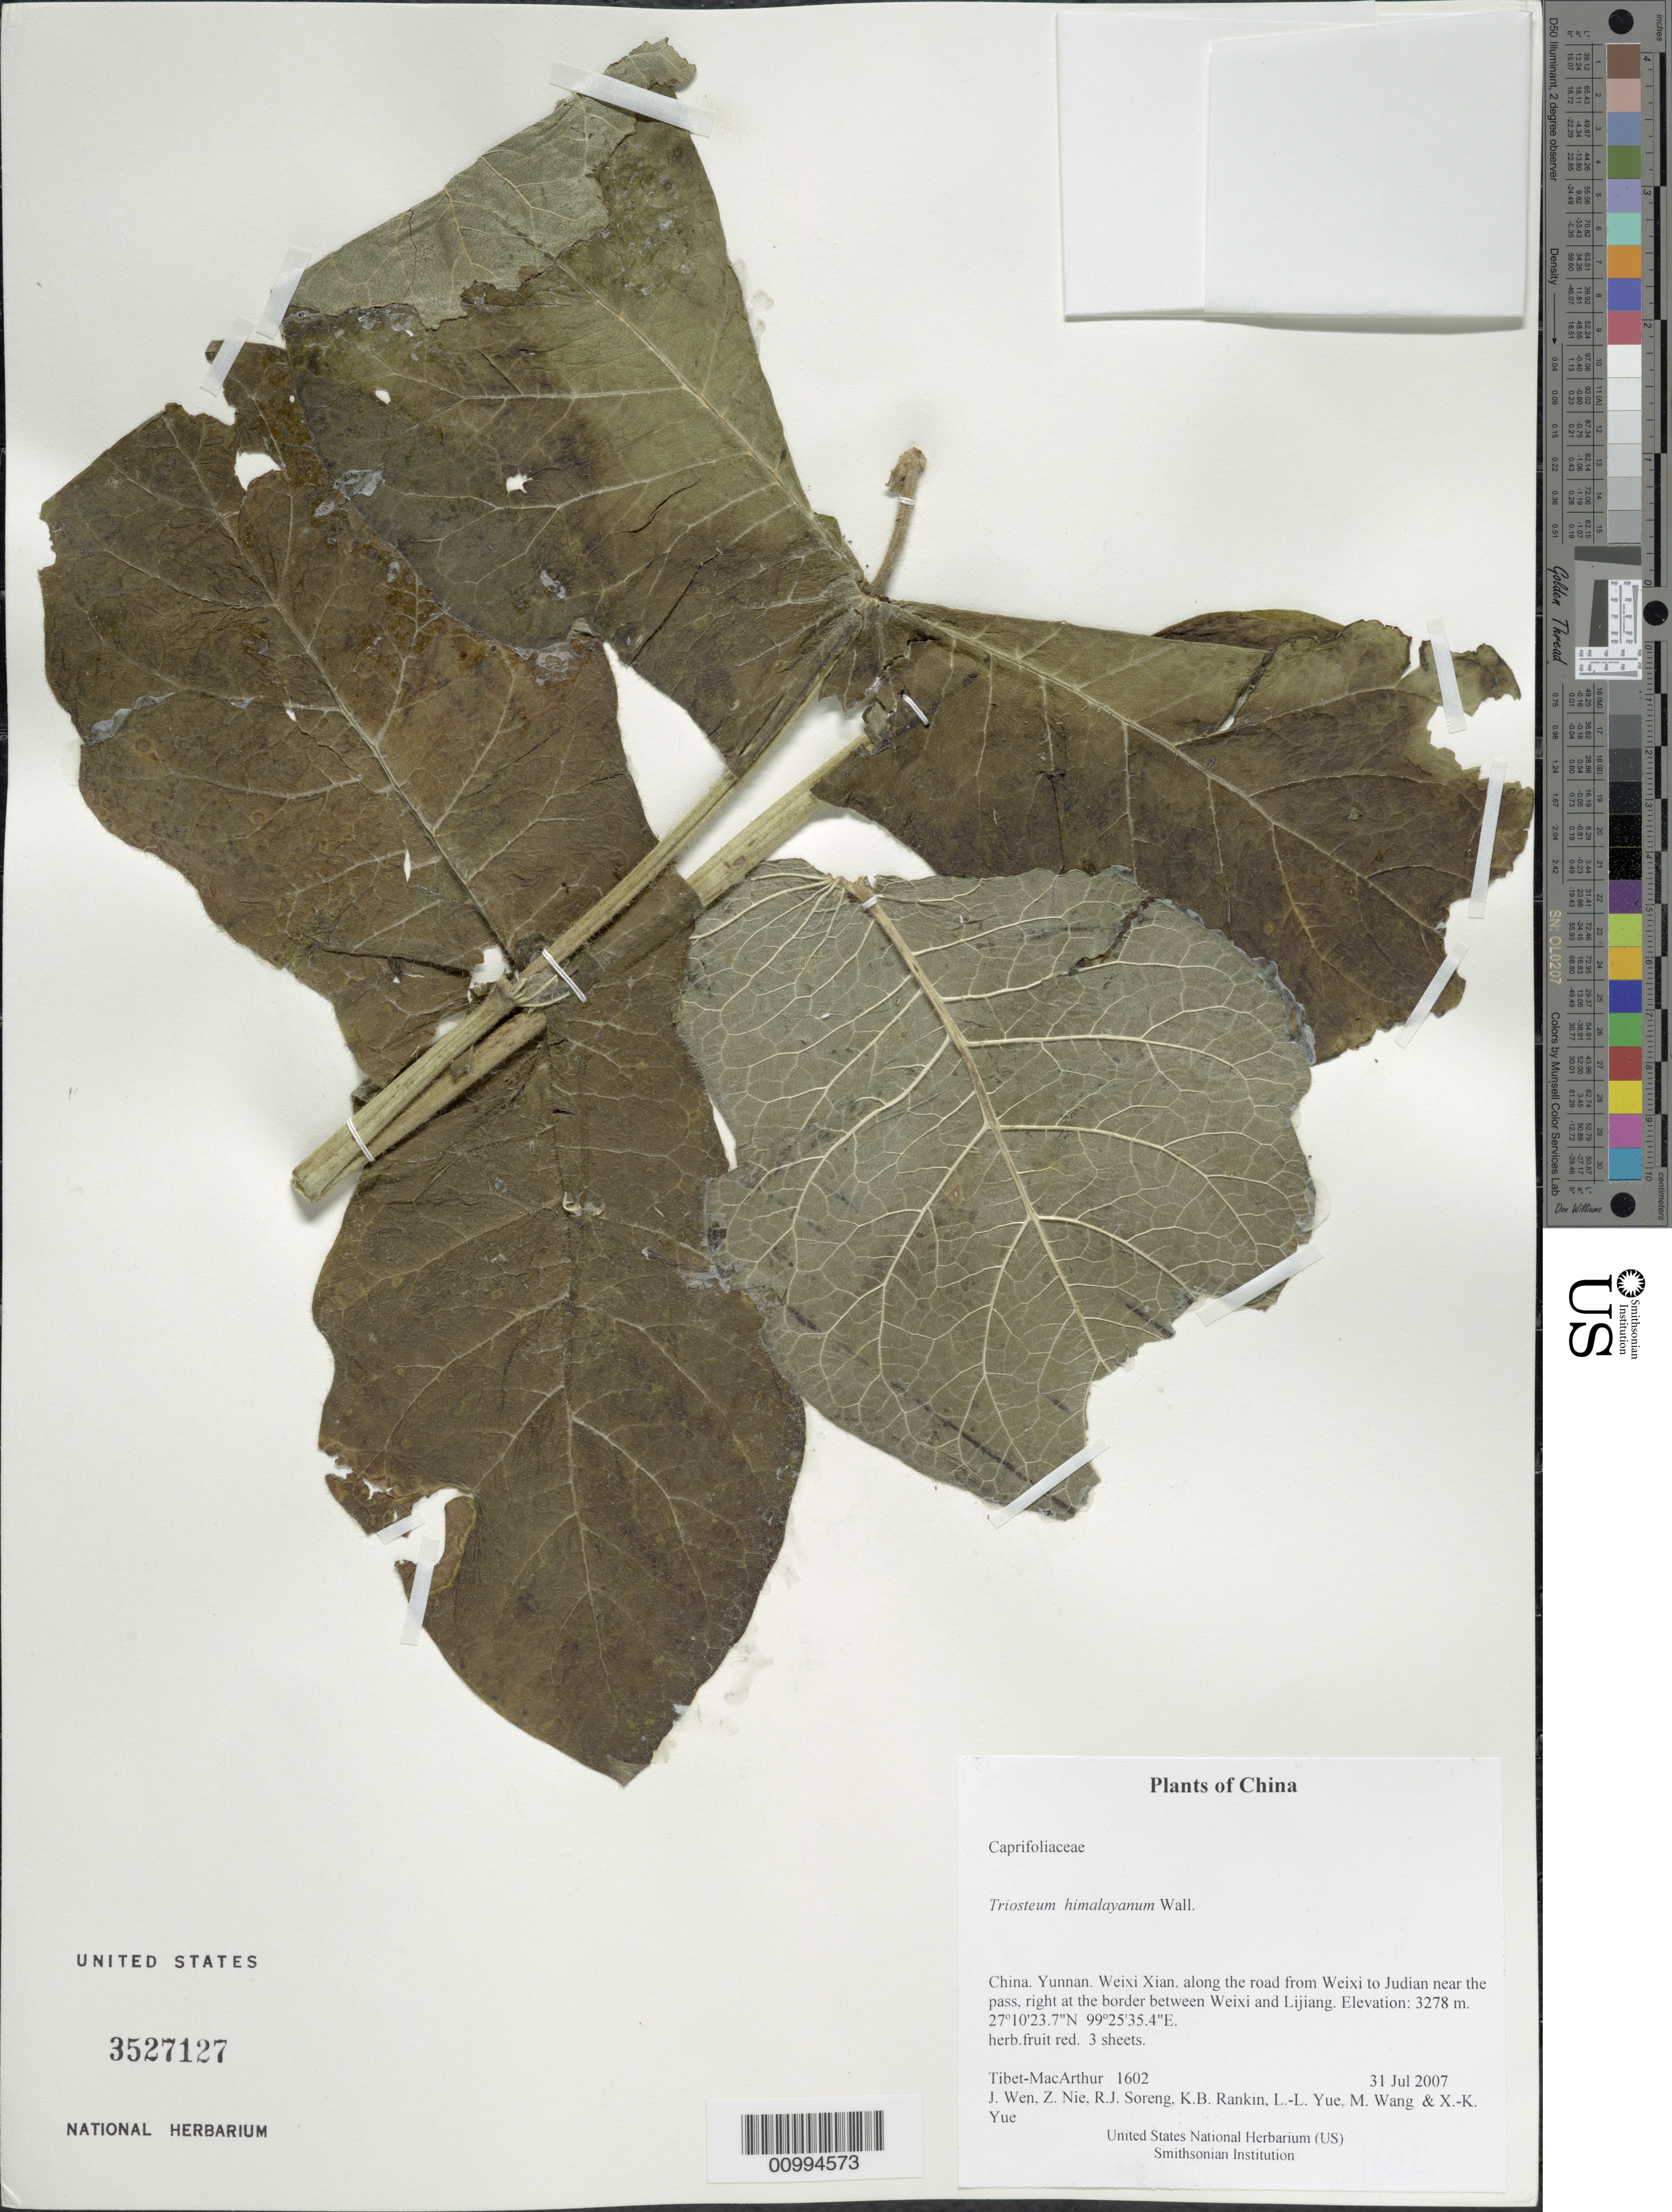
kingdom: Plantae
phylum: Tracheophyta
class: Magnoliopsida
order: Dipsacales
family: Caprifoliaceae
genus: Triosteum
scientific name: Triosteum himalayanum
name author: Wall.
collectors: Tibet-MacArthur, J. Wen, Z. Nie, R. J. Soreng, K. Rankin, L. Yue, M. Wang & X. Yue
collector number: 1602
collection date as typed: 31 Jul 2007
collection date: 2007-07-31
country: China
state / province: Yunnan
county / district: Weixi Xian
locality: along the road from Weixi to Judian near the pass, right at the border between Weixi and Lijiang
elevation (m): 3278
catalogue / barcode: US 3527127